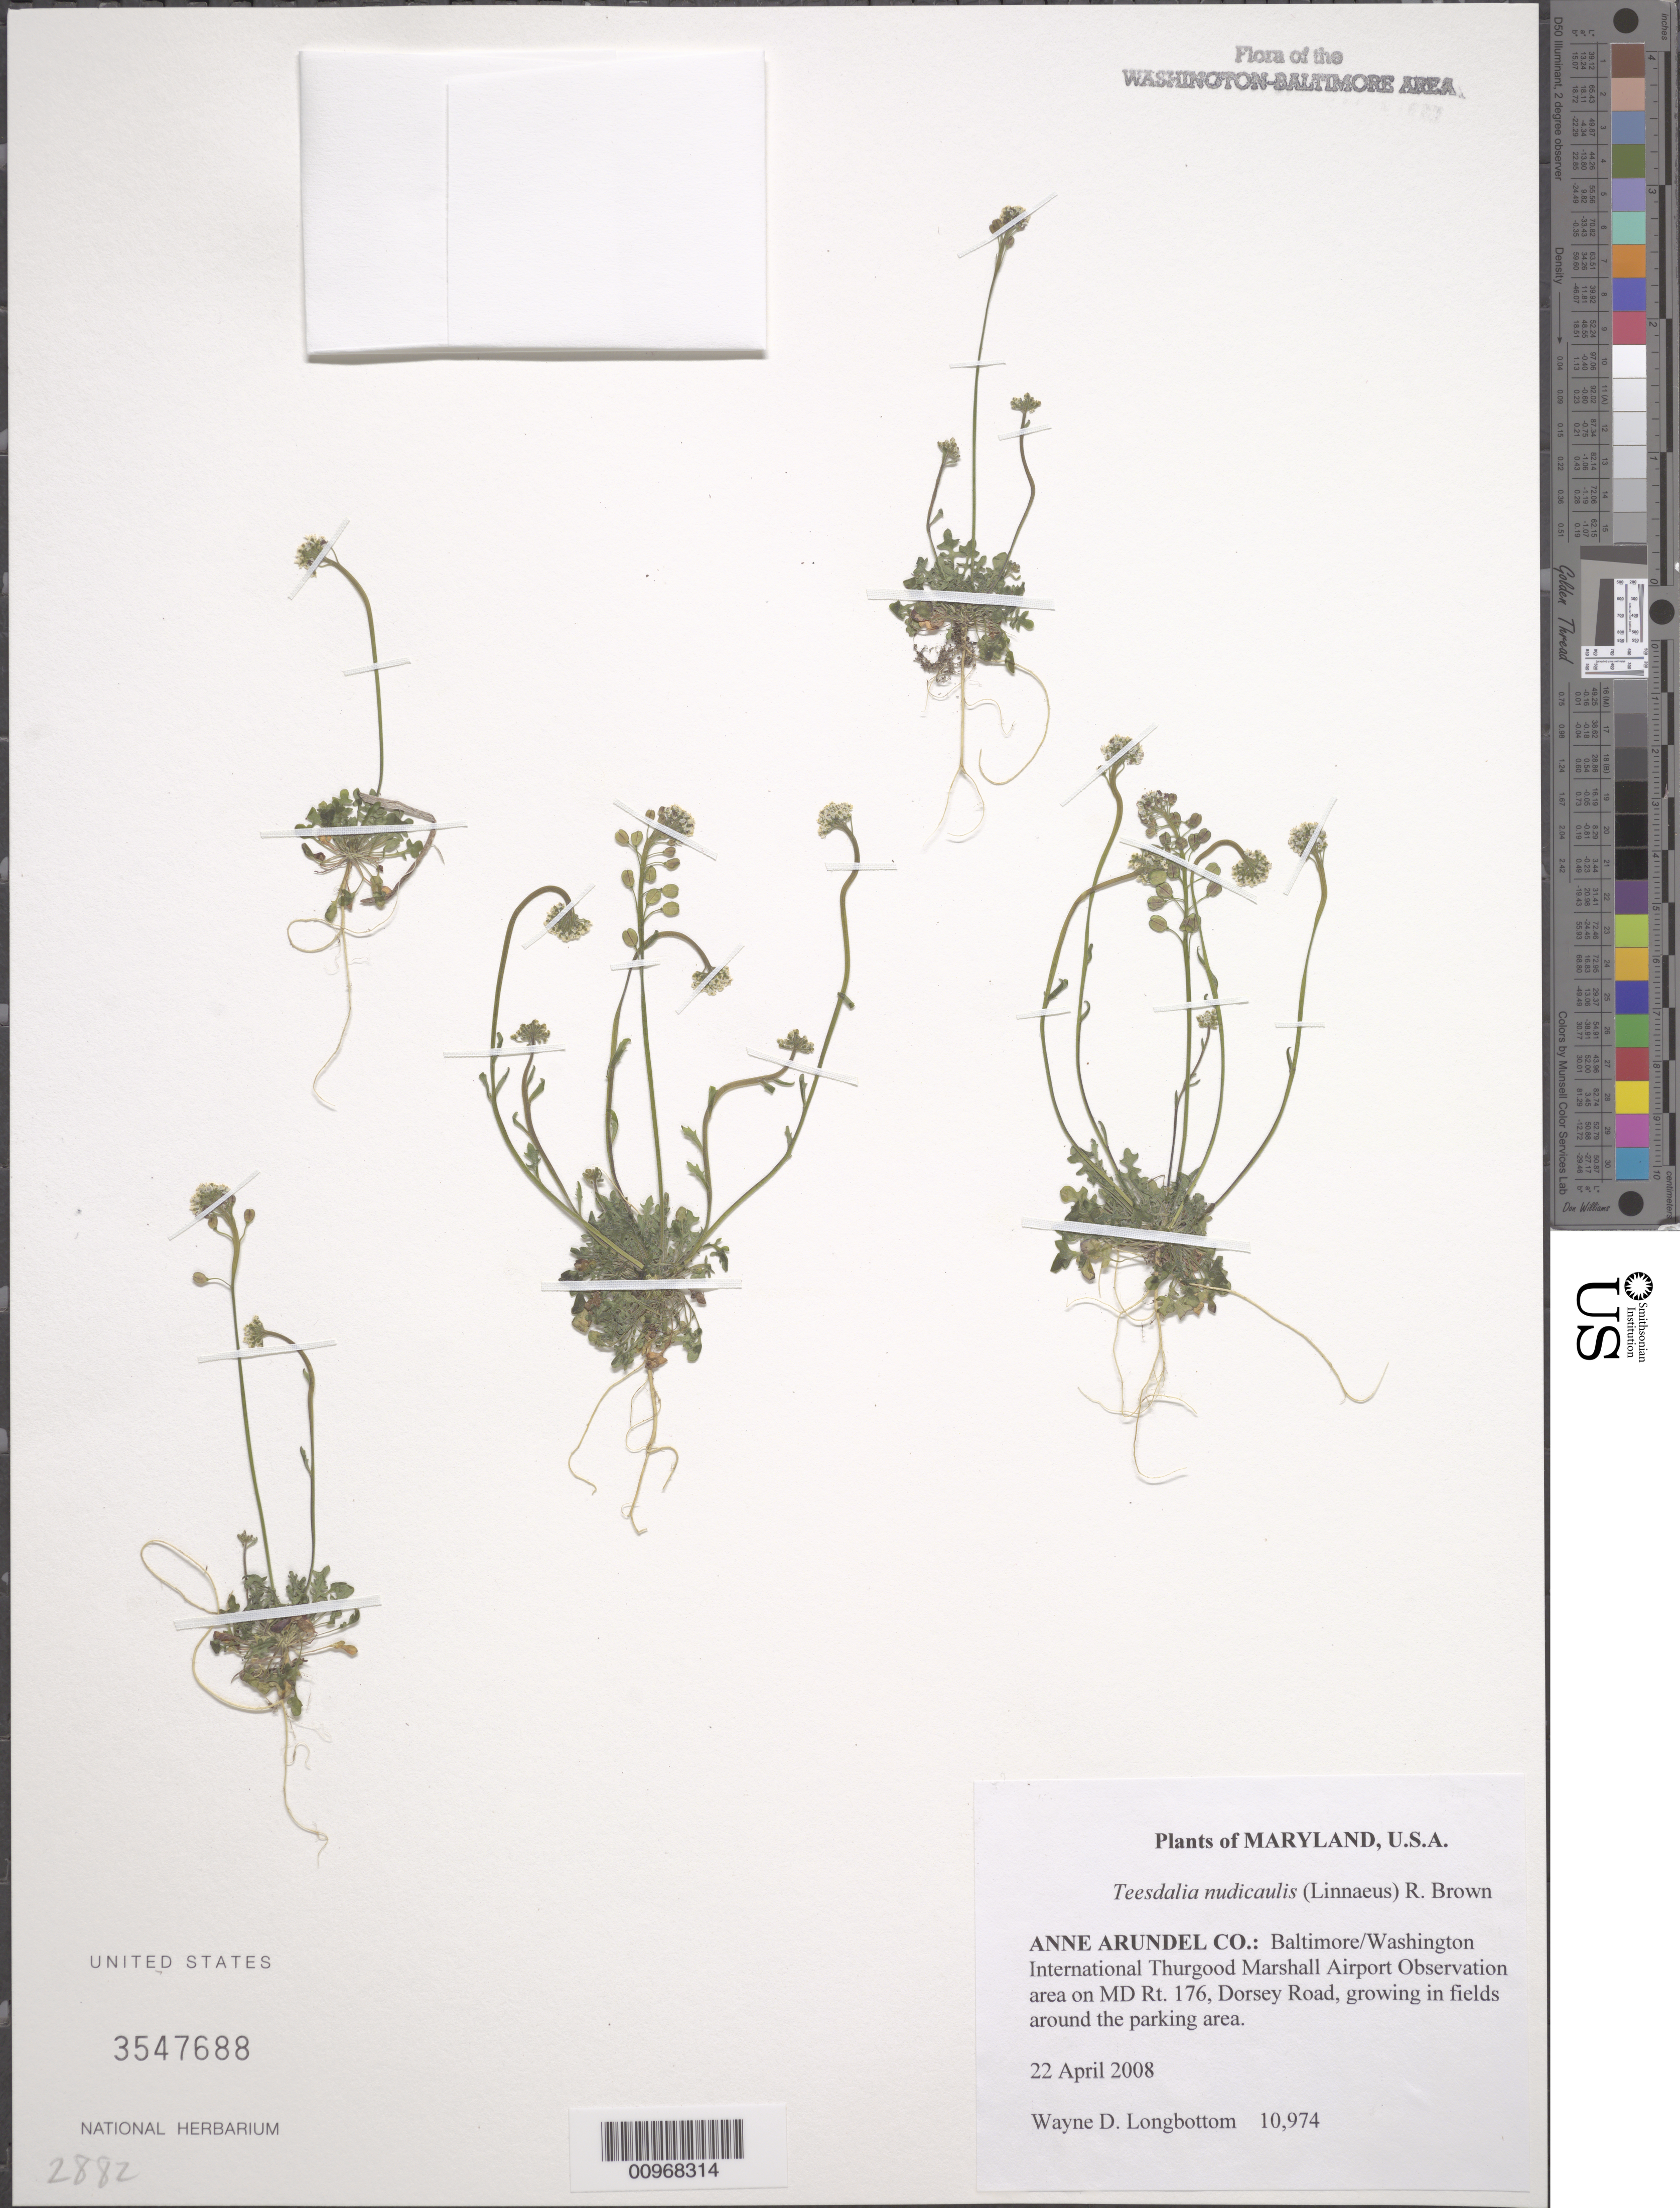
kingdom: Plantae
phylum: Tracheophyta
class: Magnoliopsida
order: Brassicales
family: Brassicaceae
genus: Teesdalia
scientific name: Teesdalia nudicaulis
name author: (L.) W.T. Aiton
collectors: W. D. Longbottom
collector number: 10974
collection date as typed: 22 April 2008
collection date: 2008-04-22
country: United States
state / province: Maryland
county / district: Anne Arundel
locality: Baltimore/Washington International Thurgood Marshall Airport Observation area on MD Rt. 176, dorsey Road.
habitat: growing in fields around the parking lot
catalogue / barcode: US 3547688